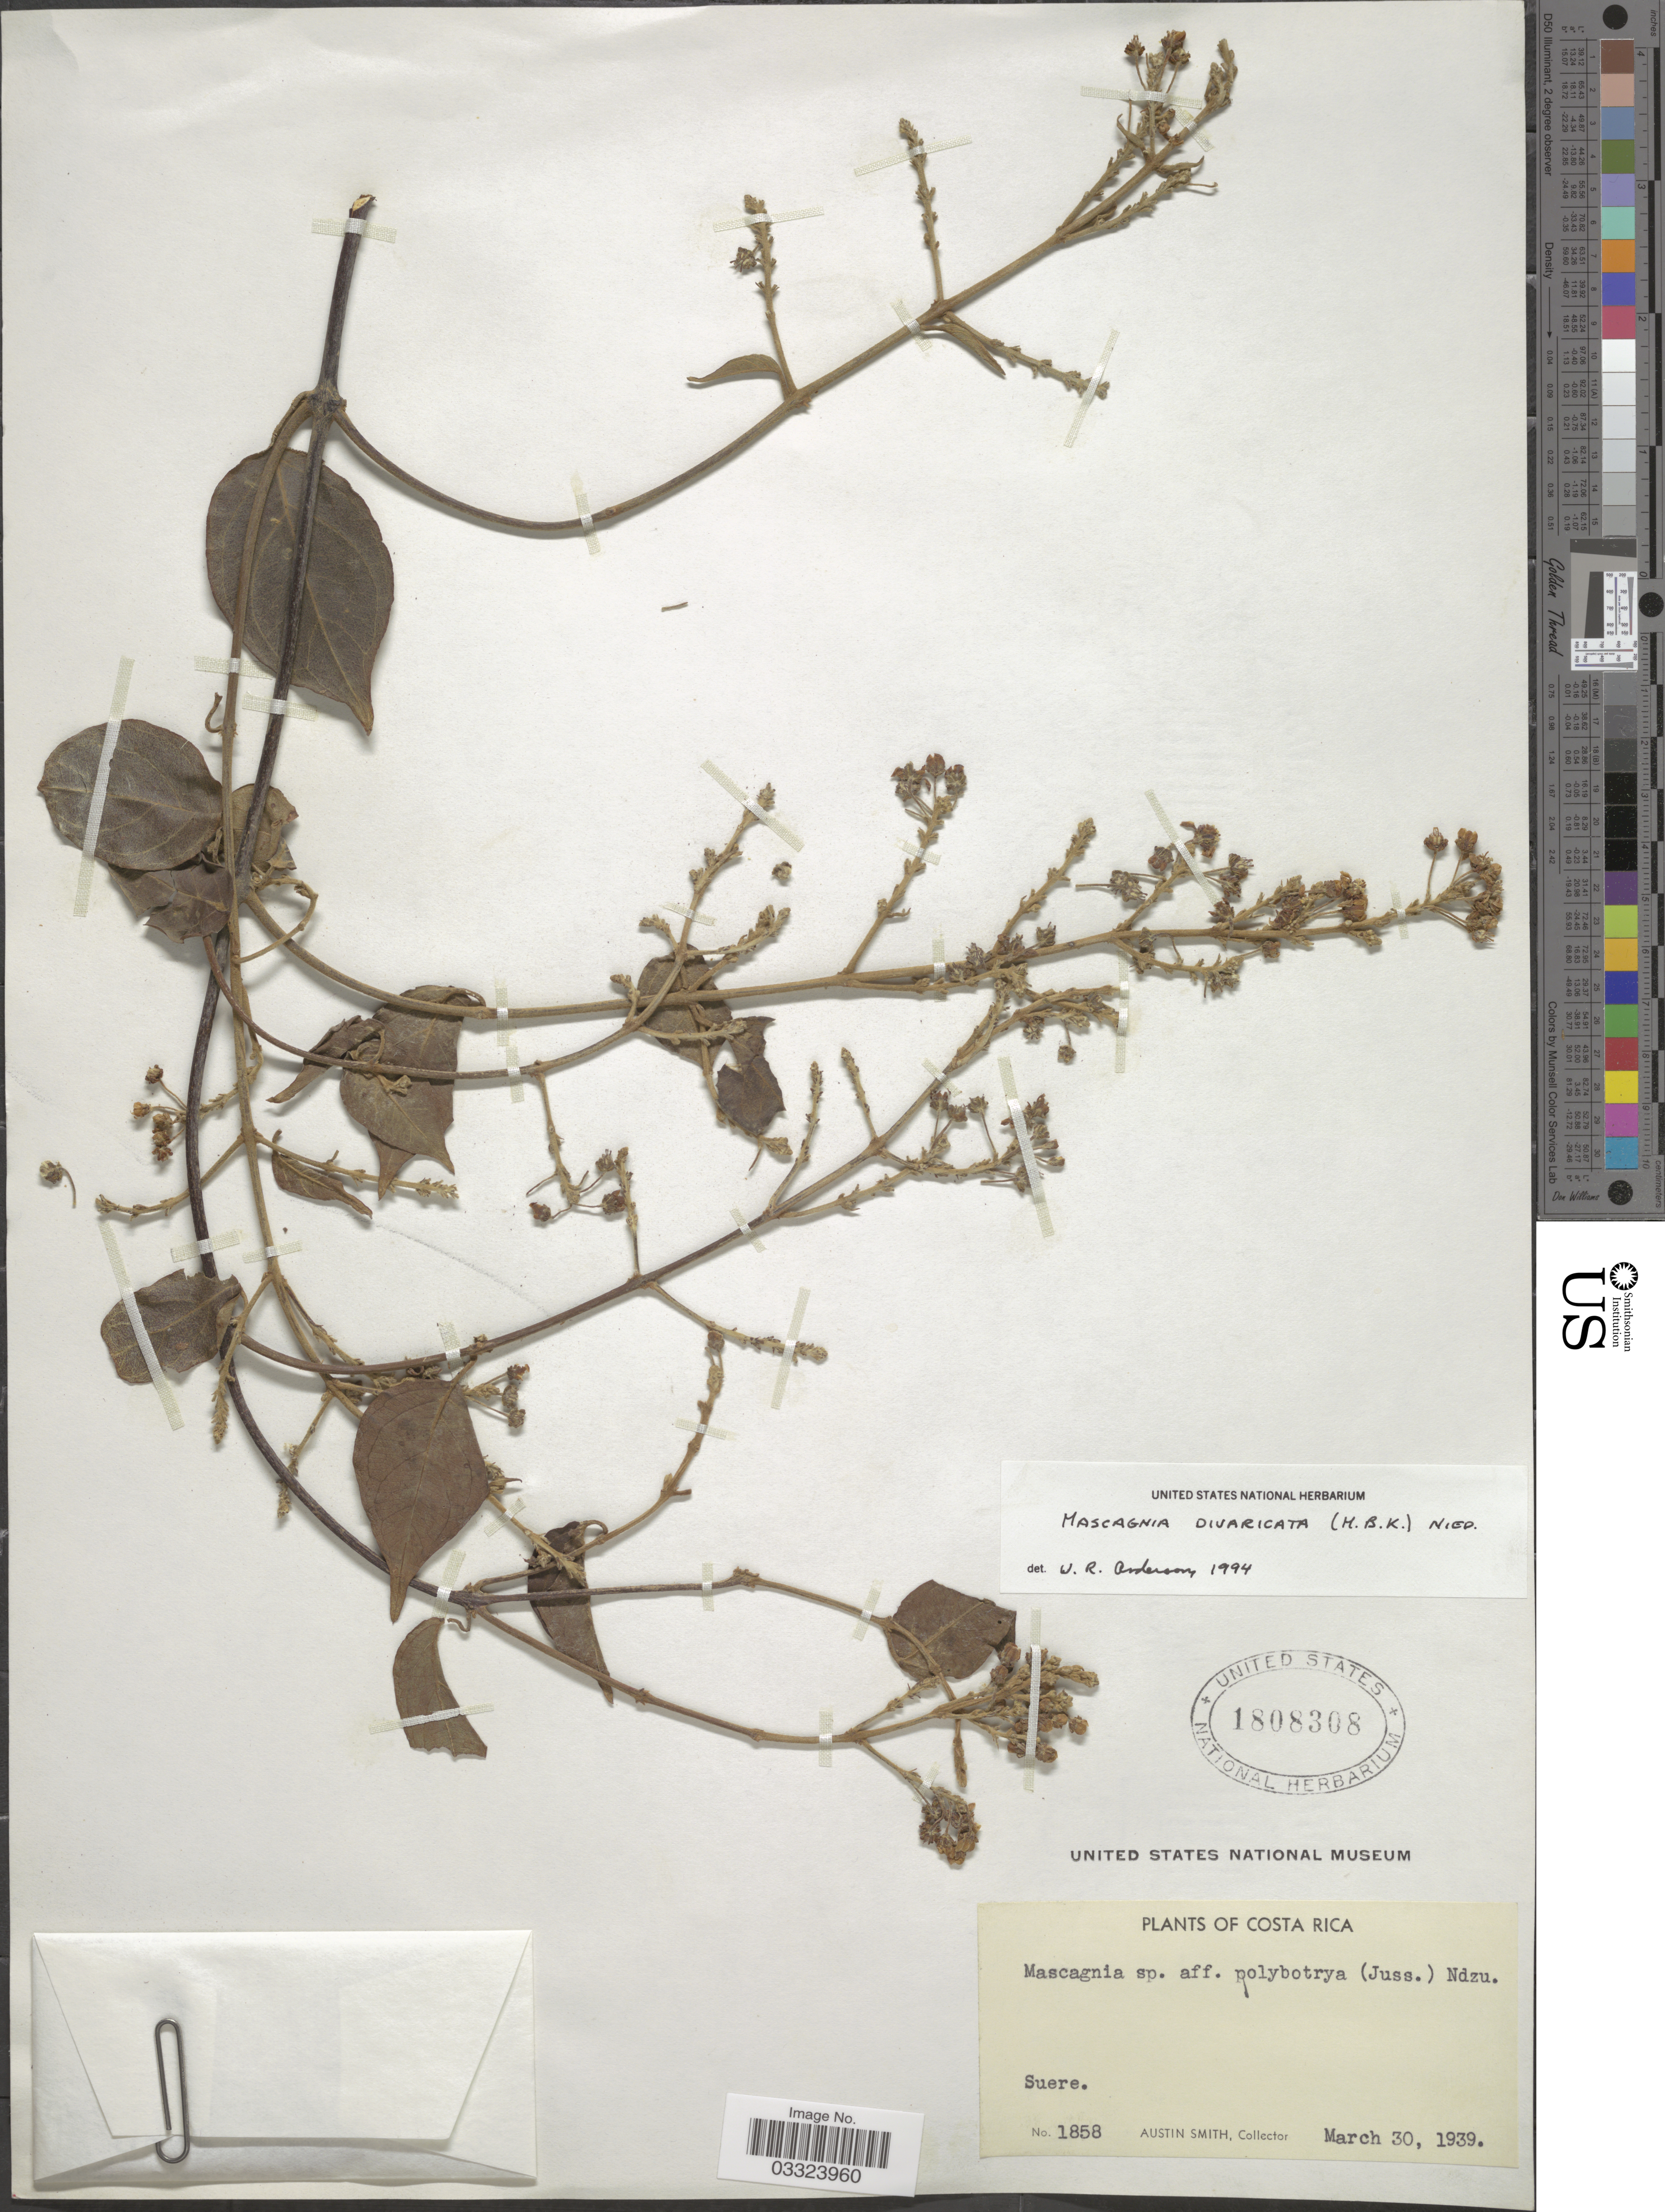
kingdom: Plantae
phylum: Tracheophyta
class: Magnoliopsida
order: Malpighiales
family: Malpighiaceae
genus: Mascagnia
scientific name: Mascagnia divaricata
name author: (Kunth) Nied.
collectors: Aust P. Smith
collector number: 1858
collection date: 1939-03-30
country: Costa Rica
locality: Suere.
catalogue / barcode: US 1808308